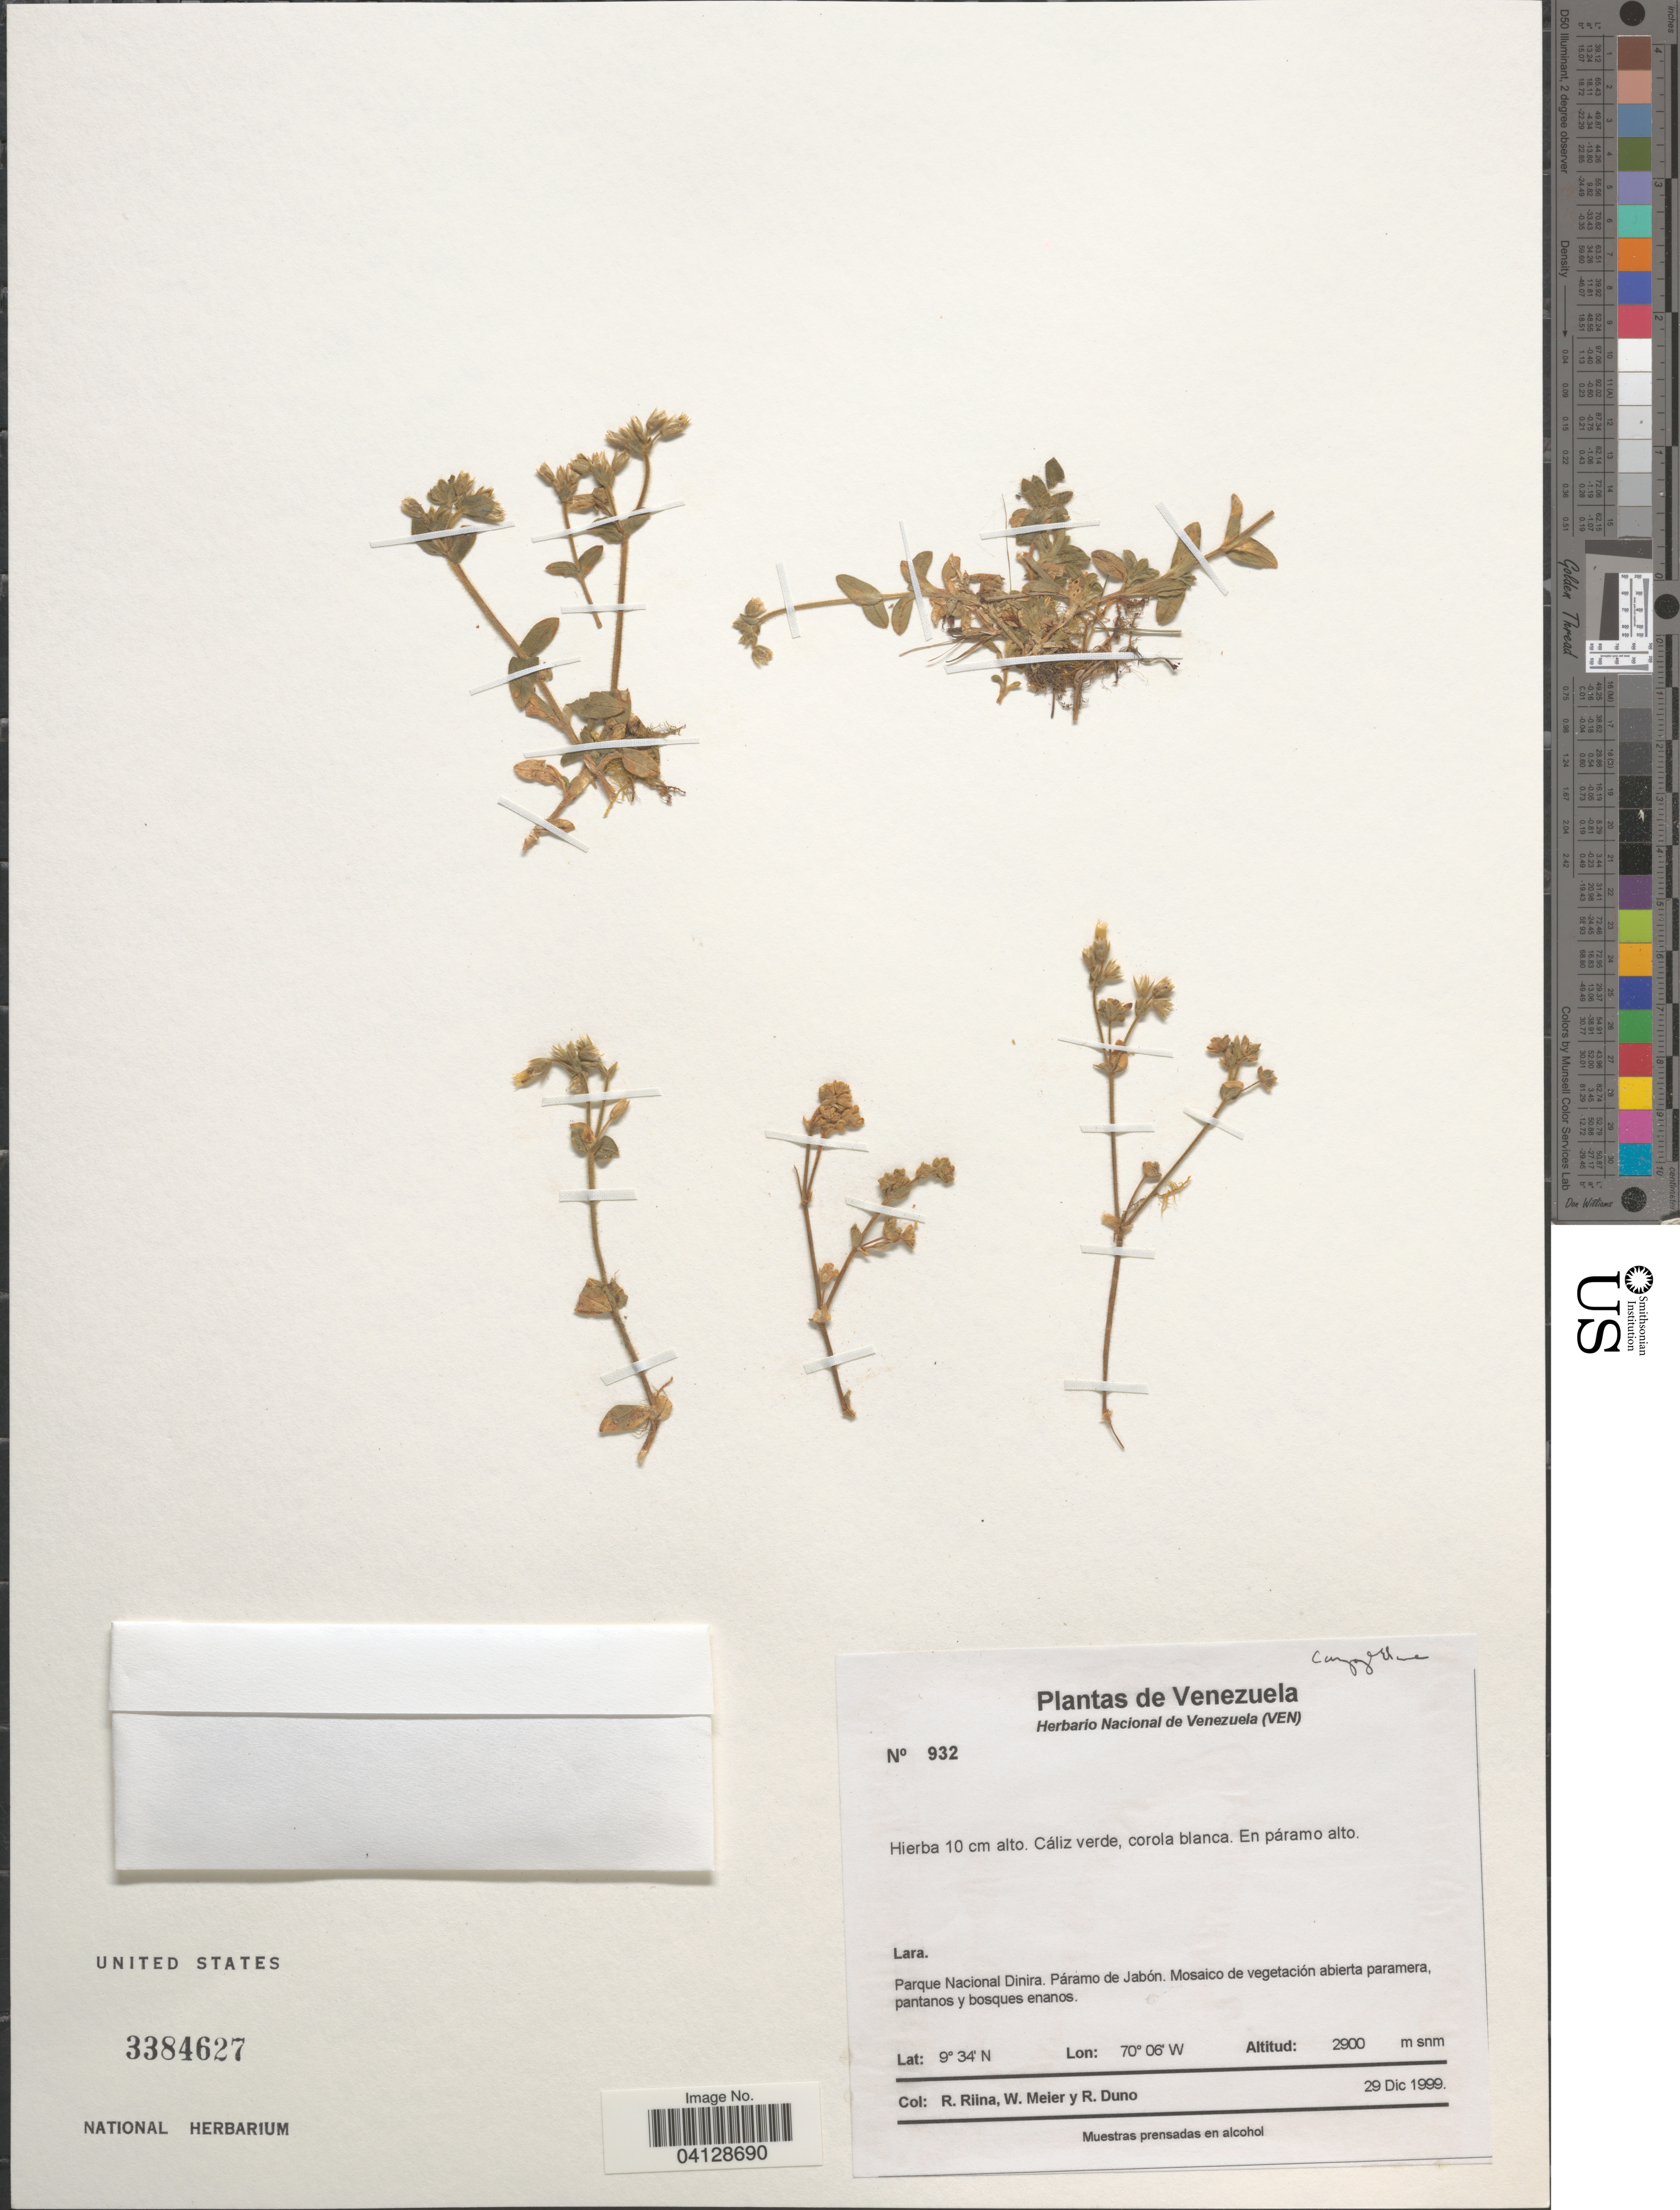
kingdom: Plantae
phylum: Tracheophyta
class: Magnoliopsida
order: Caryophyllales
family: Caryophyllaceae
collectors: R. Riina, W. Meier & R. Duno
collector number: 932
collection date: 1999-12-29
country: Venezuela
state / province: Lara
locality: Parque Nacional Dinira. Páramo de Jabón.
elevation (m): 2900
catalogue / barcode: US 3384627